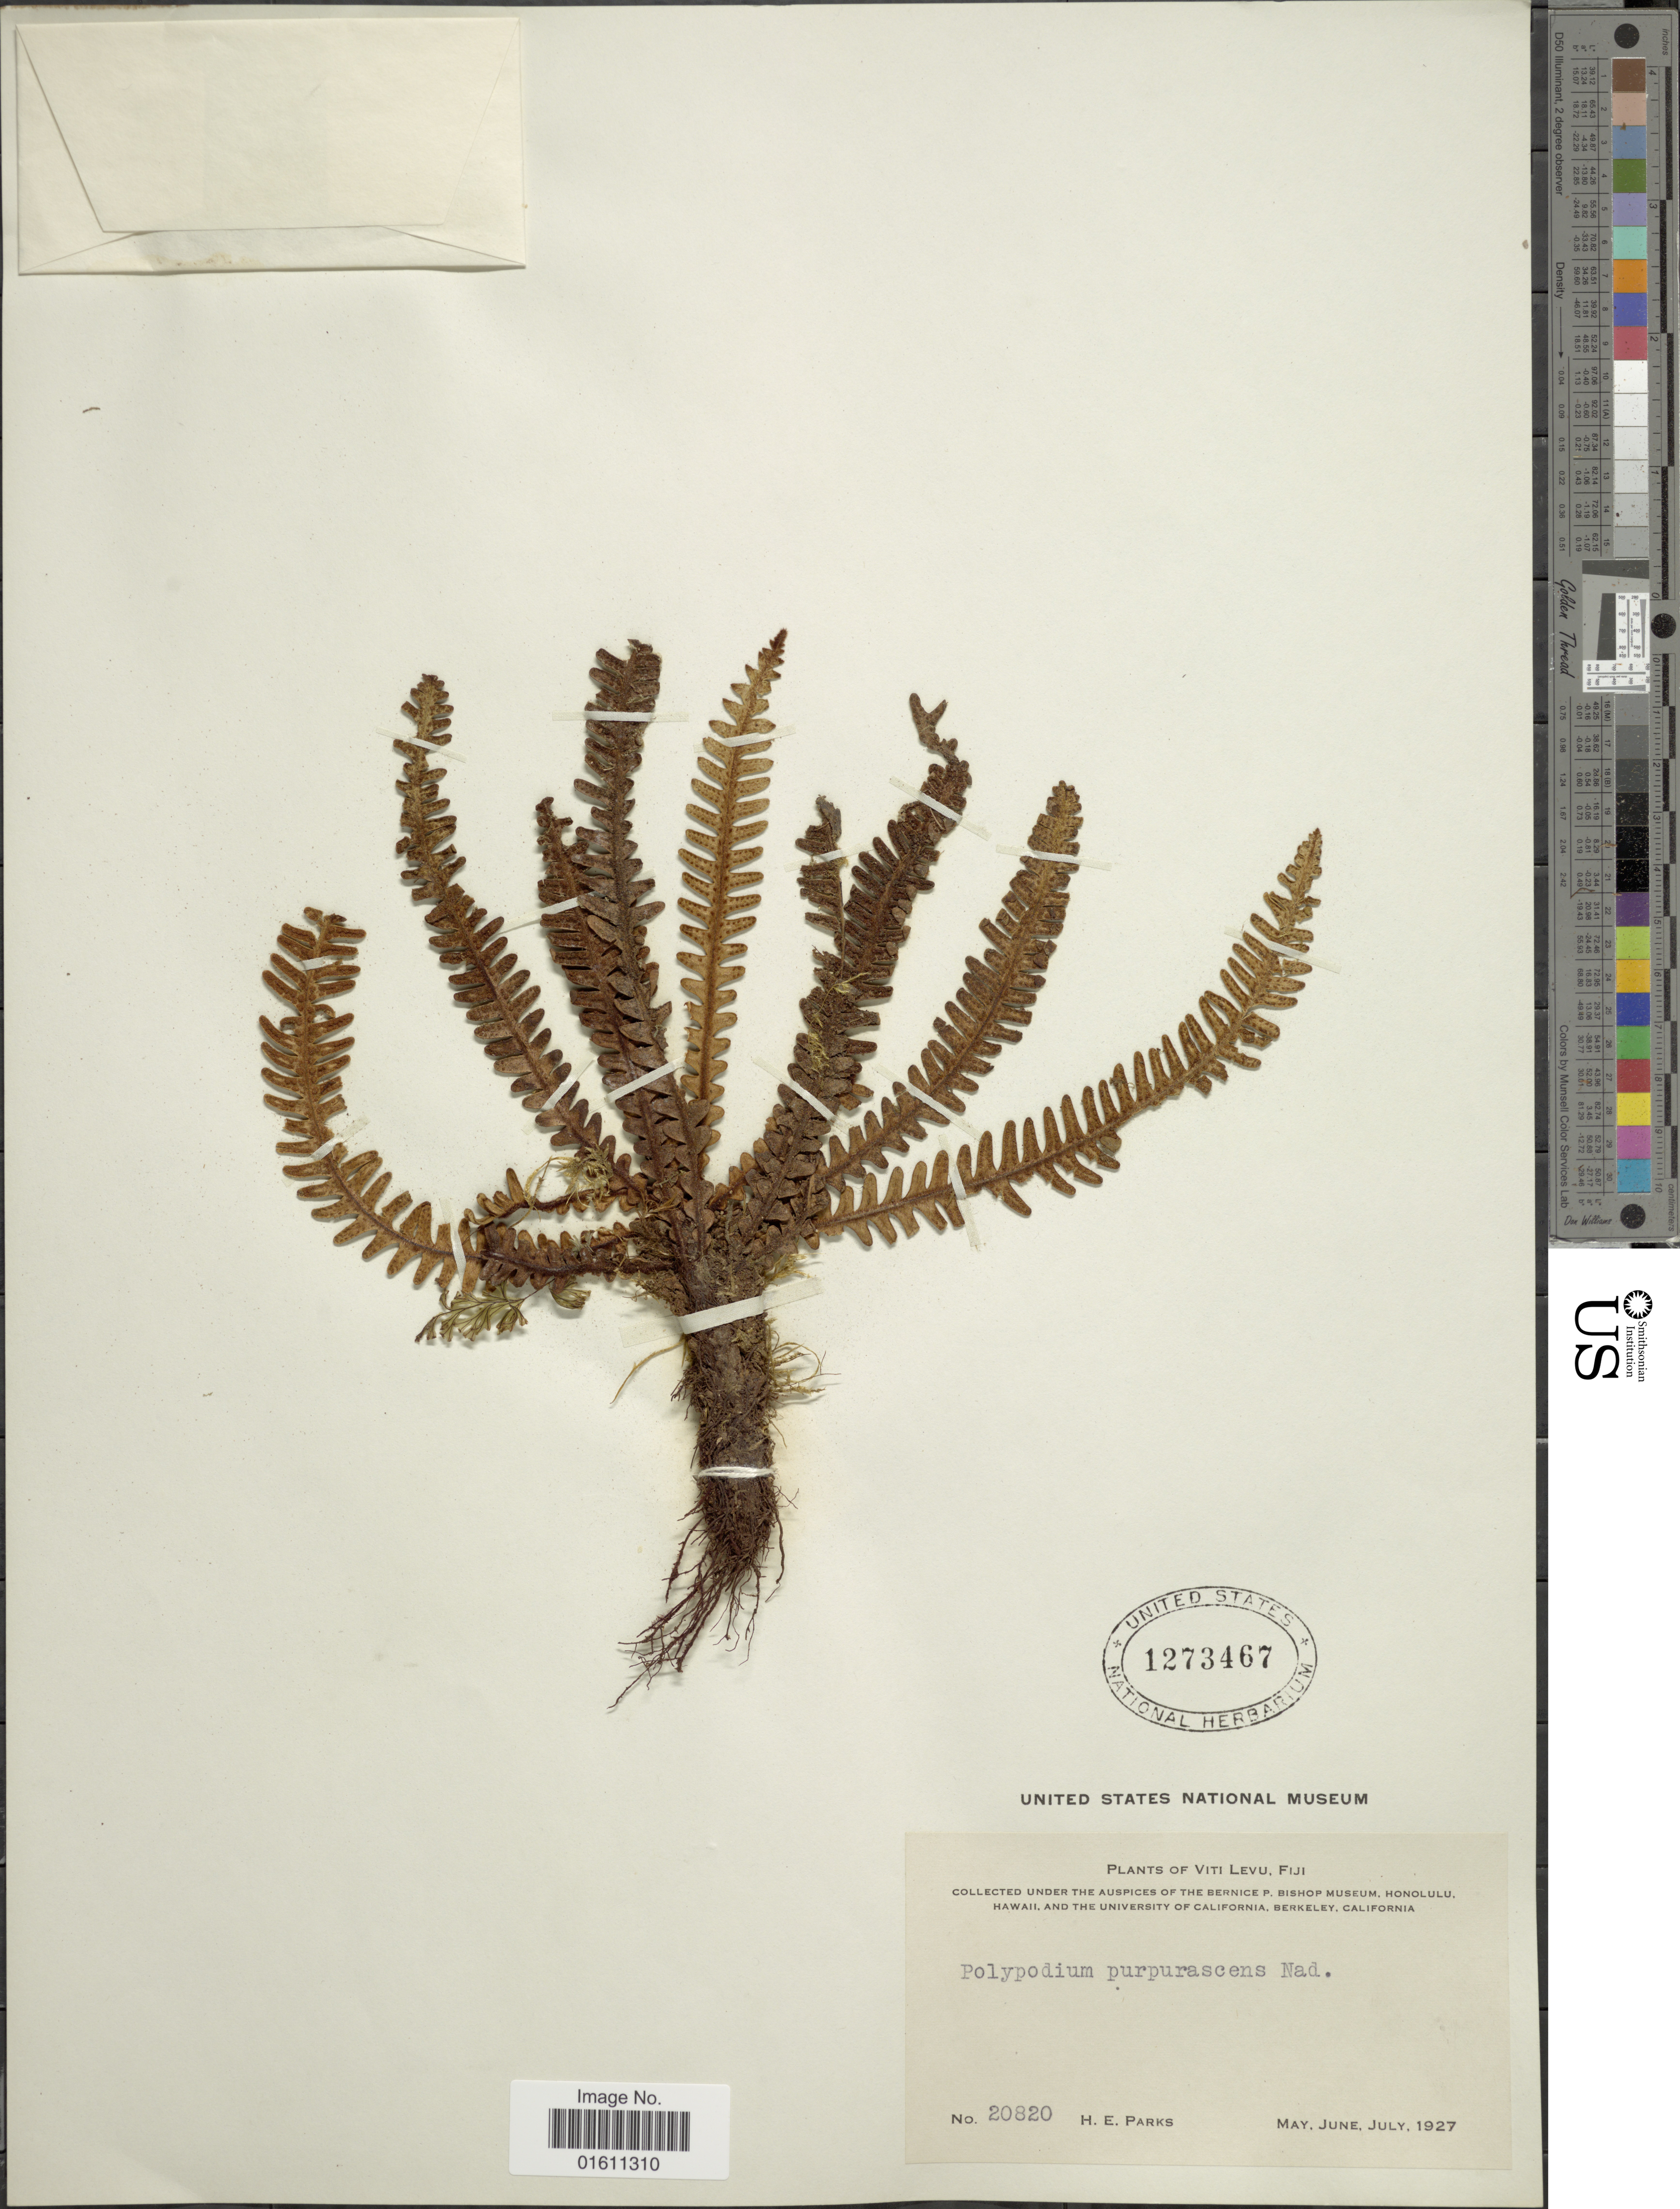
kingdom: Plantae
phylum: Tracheophyta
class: Polypodiopsida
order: Polypodiales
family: Polypodiaceae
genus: Dasygrammitis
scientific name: Dasygrammitis purpurascens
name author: (Nadeaud) Parris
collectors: H. E. Parks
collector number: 20820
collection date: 1927-05/1927-07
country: Fiji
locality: Viti Levu, Fiji.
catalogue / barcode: US 1273467